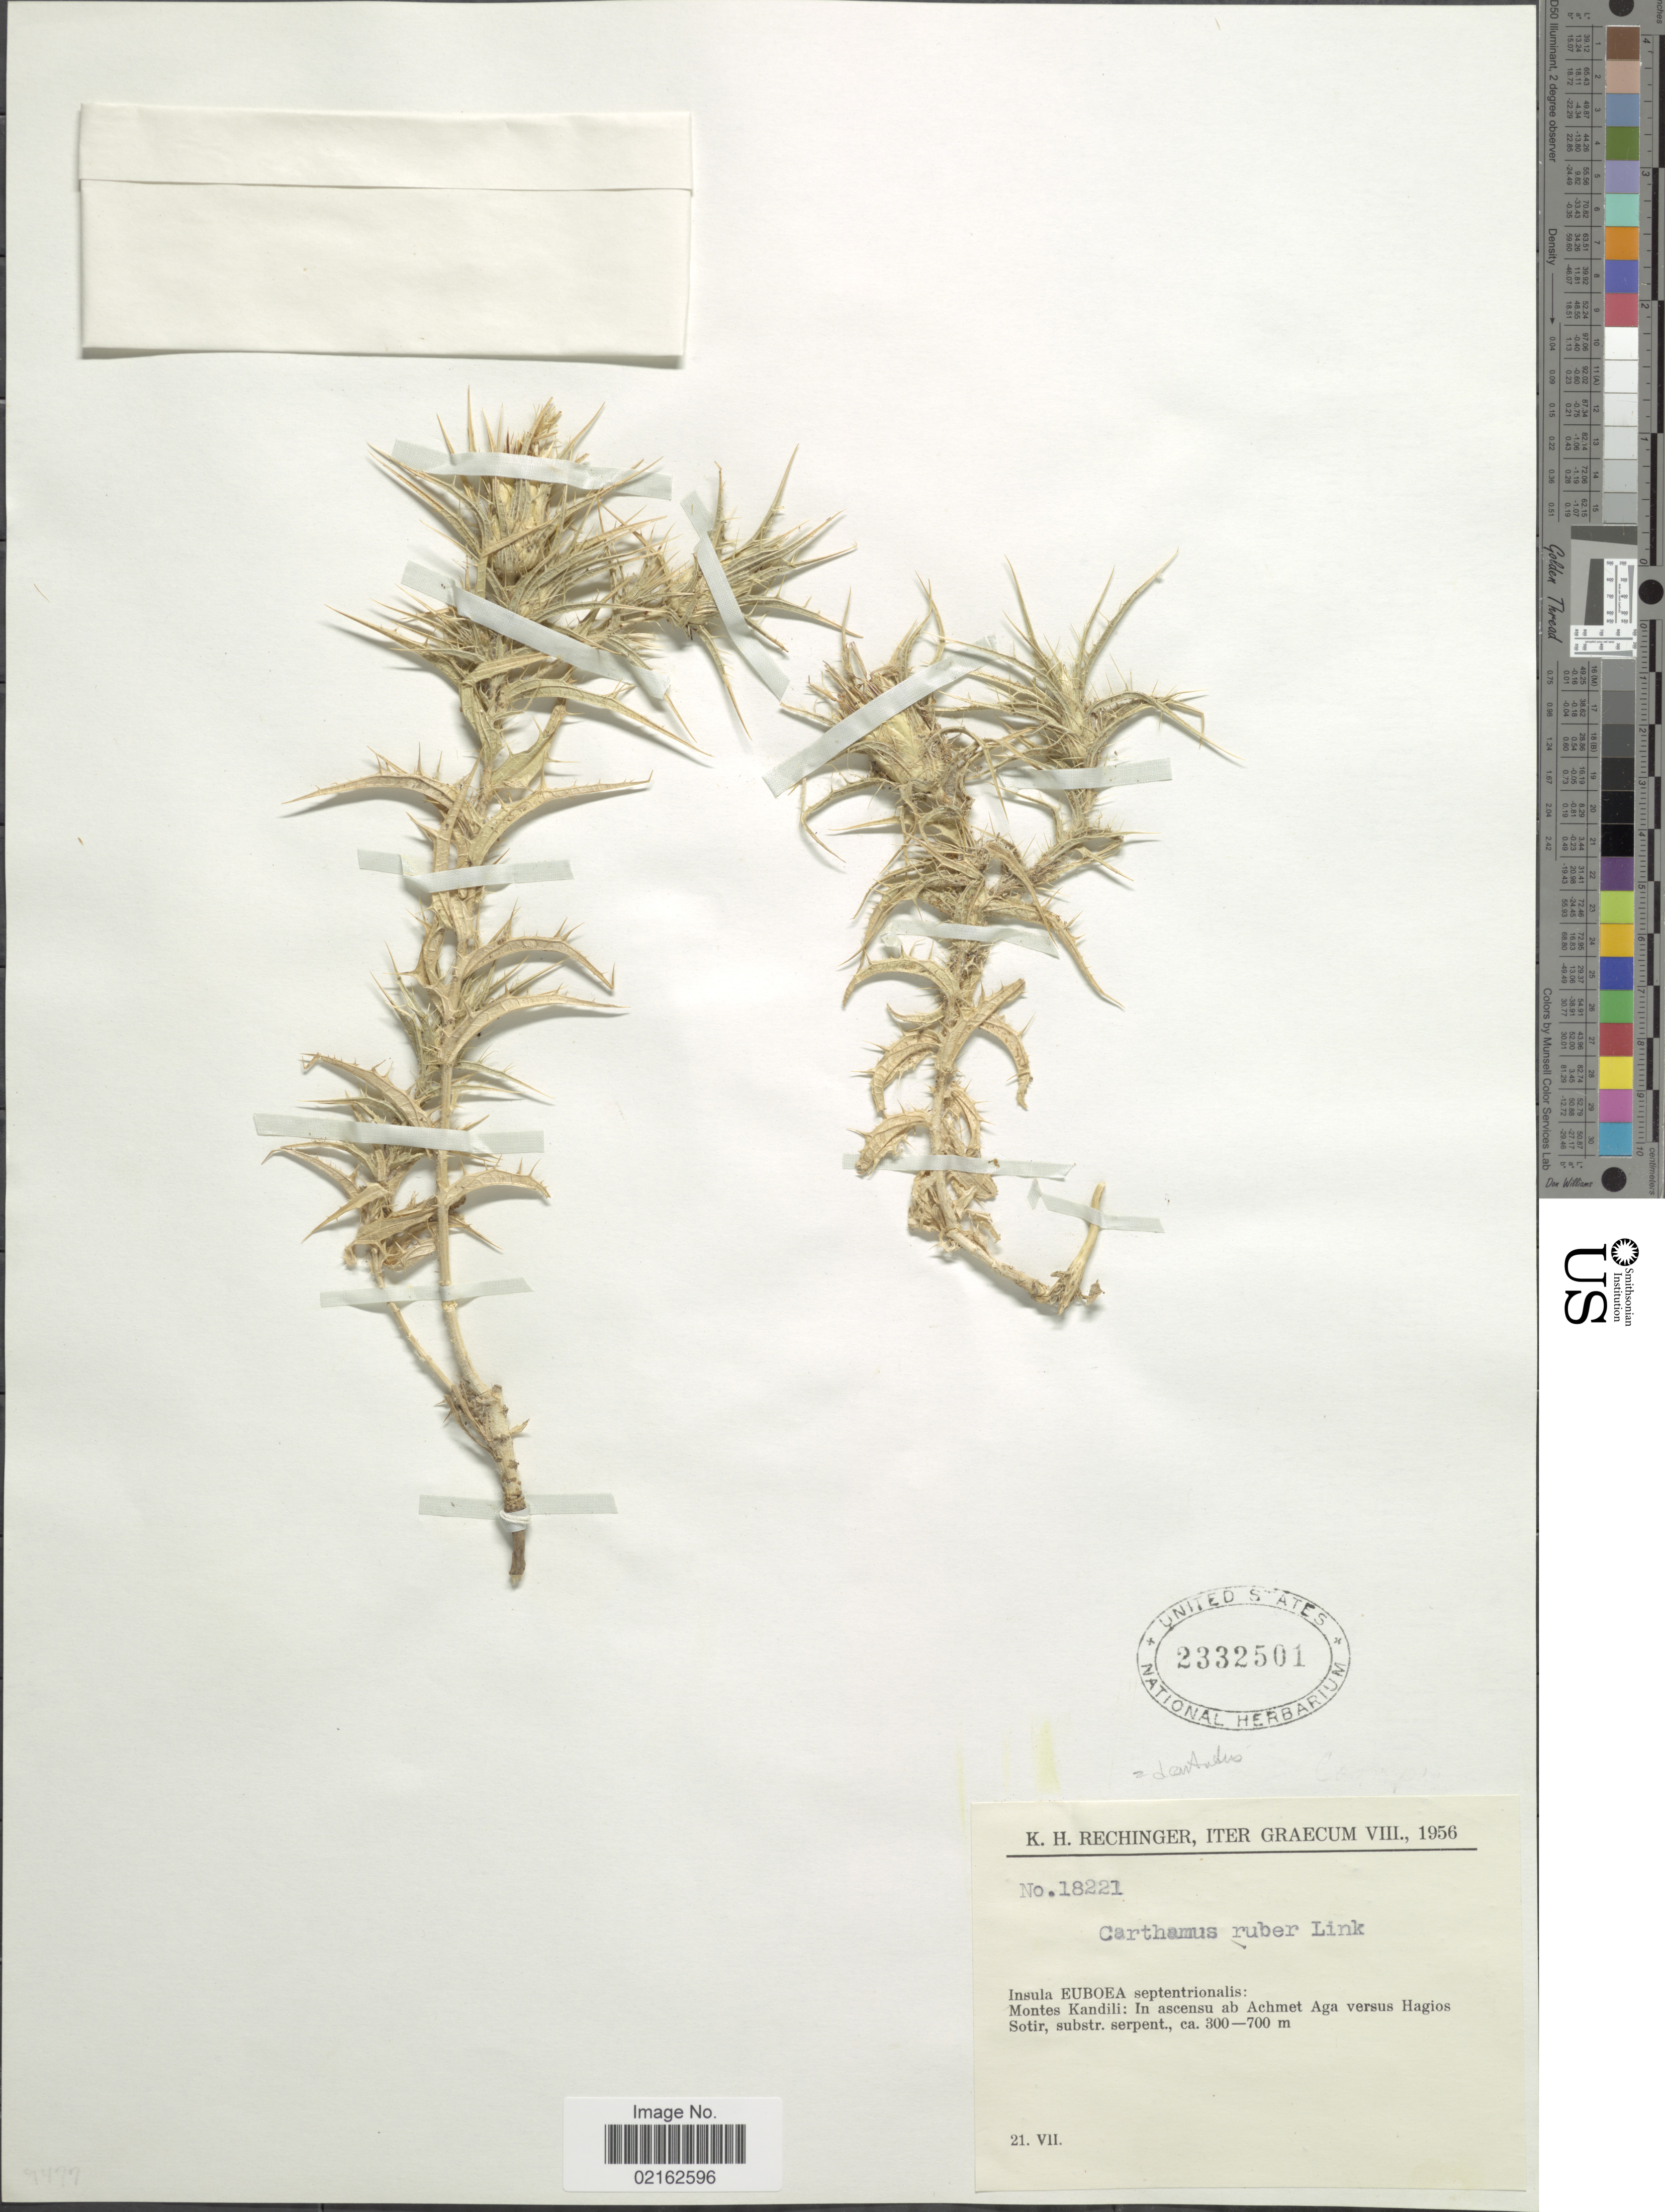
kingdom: Plantae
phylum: Tracheophyta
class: Magnoliopsida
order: Asterales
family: Asteraceae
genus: Carthamus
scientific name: Carthamus dentatus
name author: Vahl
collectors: K. H. Rechinger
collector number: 18221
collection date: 1956-07-21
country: Greece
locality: Graecum, Insula Euboea septentrionalis, Montes Kandili, in ascensu ab Achmet Aga versus Hagios Sotir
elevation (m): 300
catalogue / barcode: US 2332501